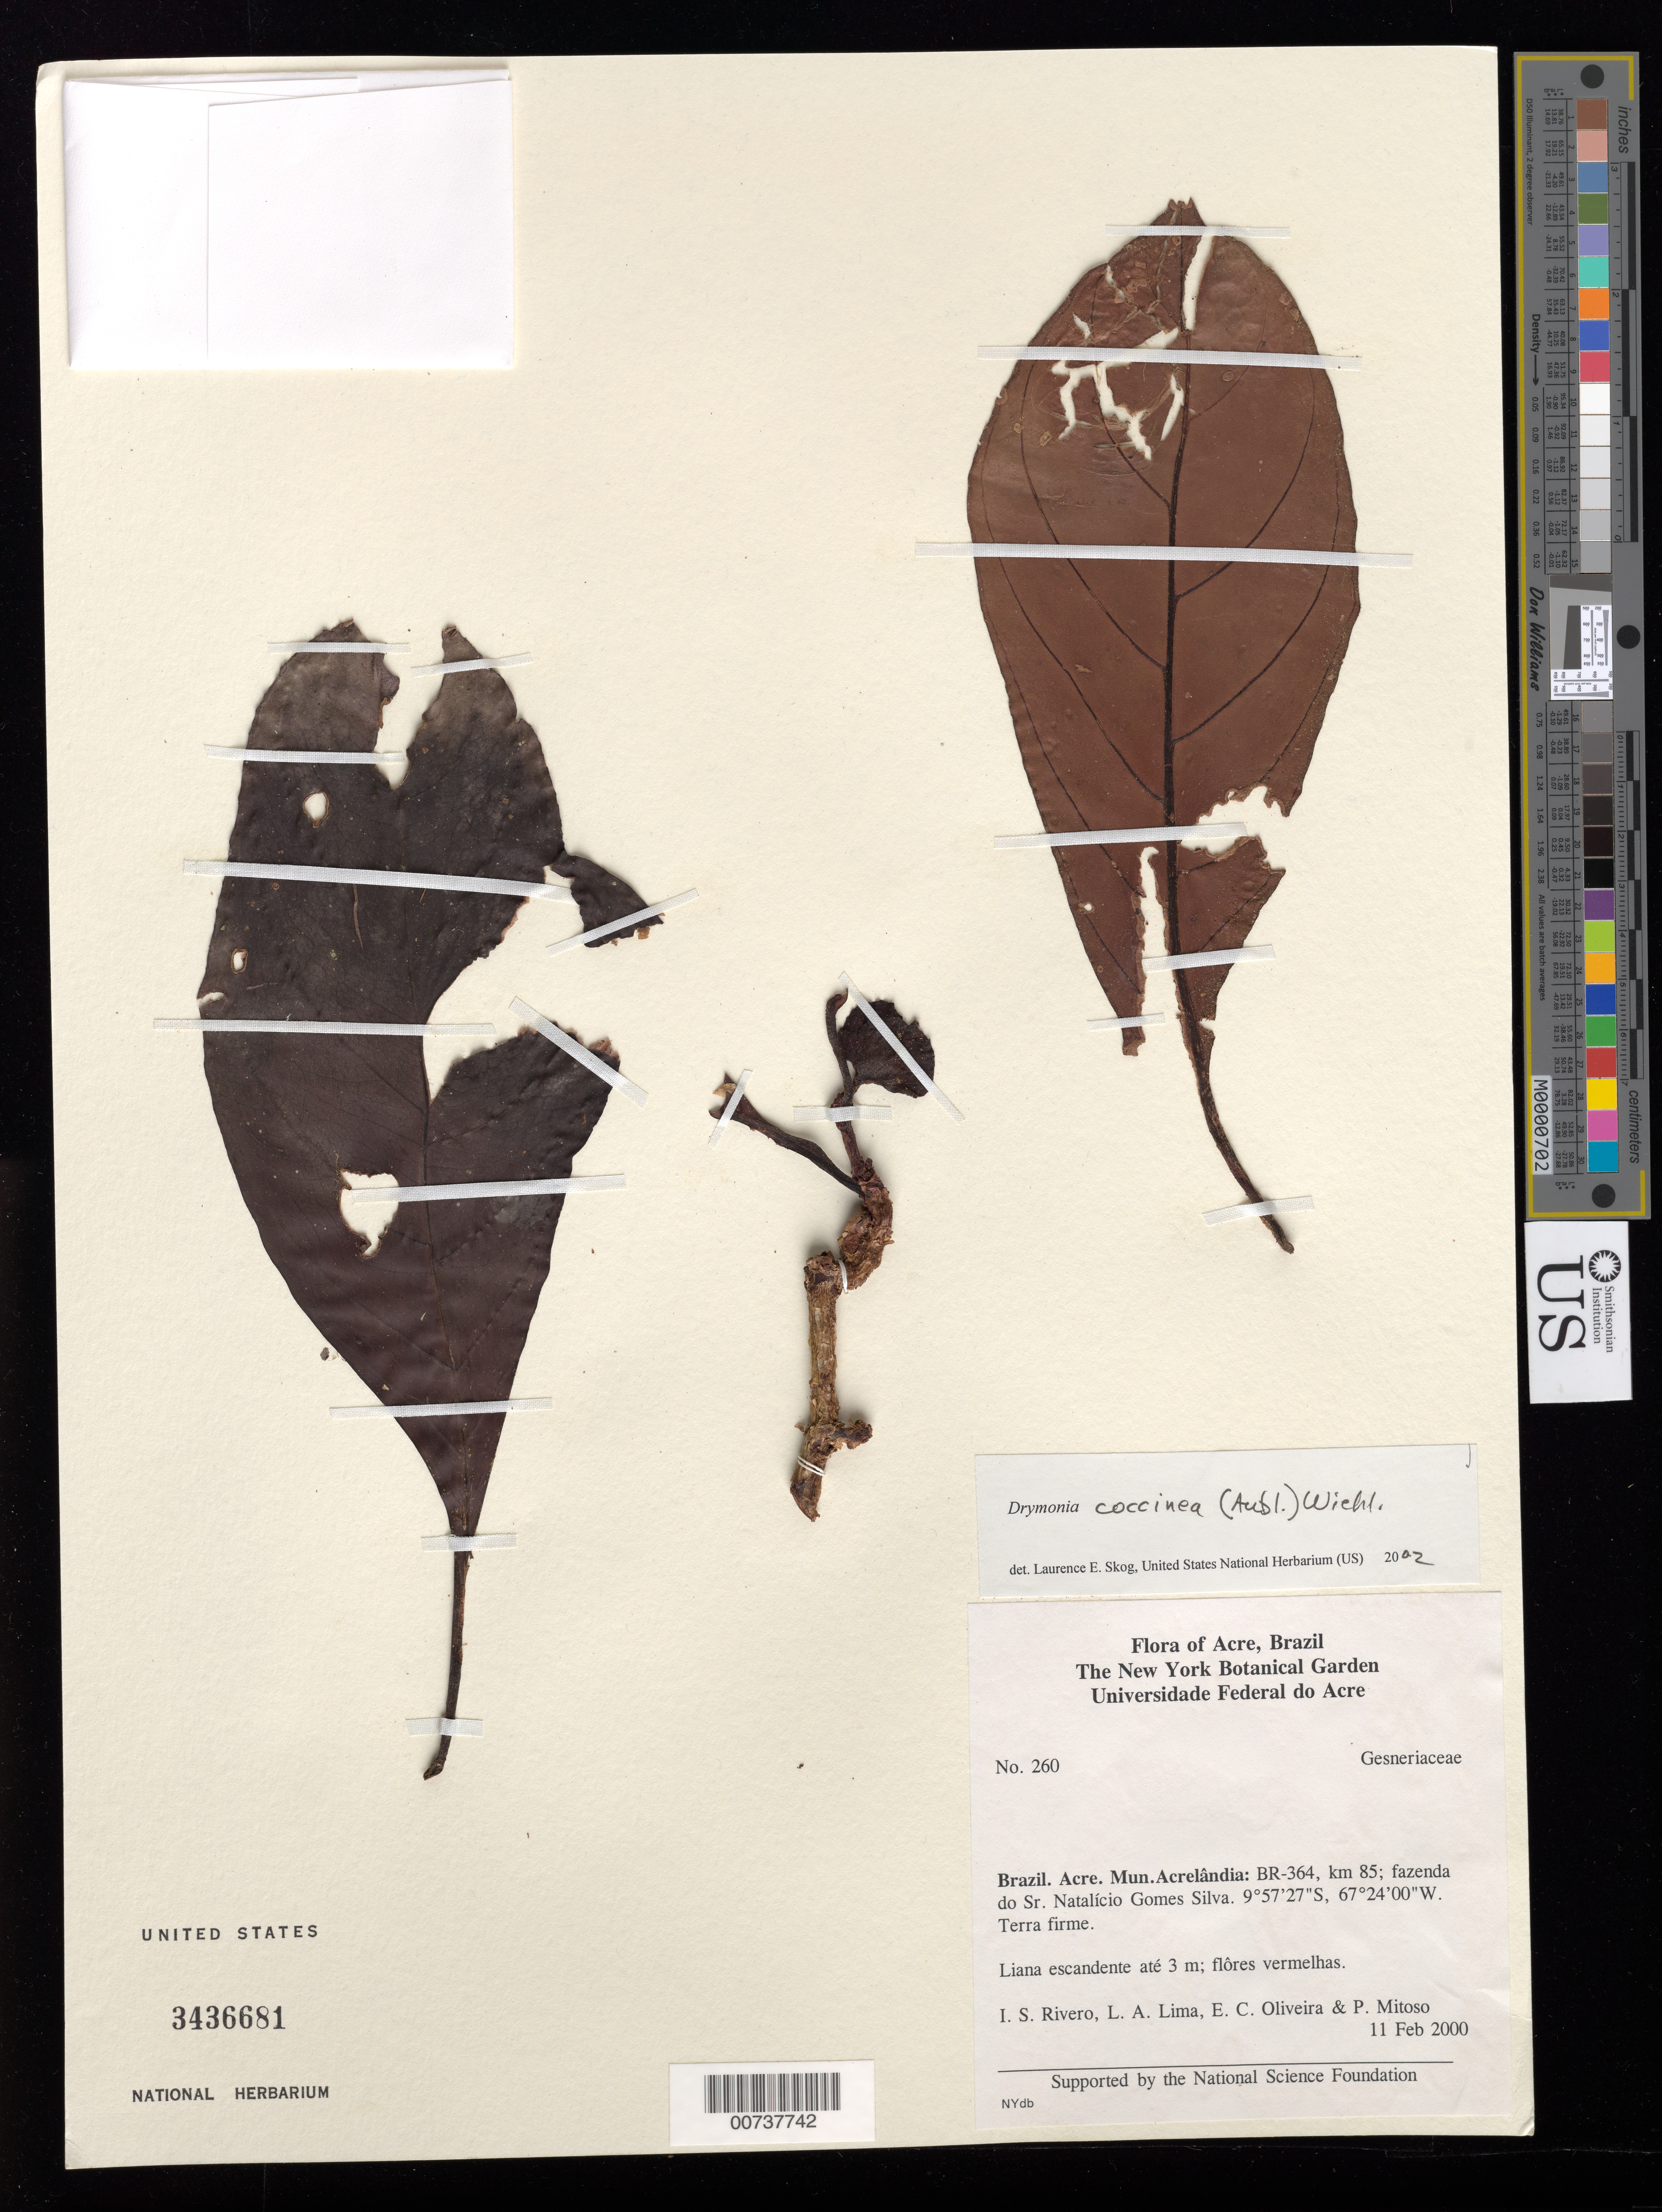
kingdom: Plantae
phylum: Tracheophyta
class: Magnoliopsida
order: Lamiales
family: Gesneriaceae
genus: Drymonia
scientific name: Drymonia coccinea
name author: (Aubl.) Wiehler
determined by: Skog, Laurence E.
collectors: I. Rivero, L. Lima, E. C. Oliveira & P. Mitoso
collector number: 260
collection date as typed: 11 Feb 2000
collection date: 2000-02-11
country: Brazil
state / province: Acre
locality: Mun. Acrelândia: BR-364, km 85; fazenda do Sr. Natalício Gomes Silva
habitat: Terra firme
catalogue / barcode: US 3436681